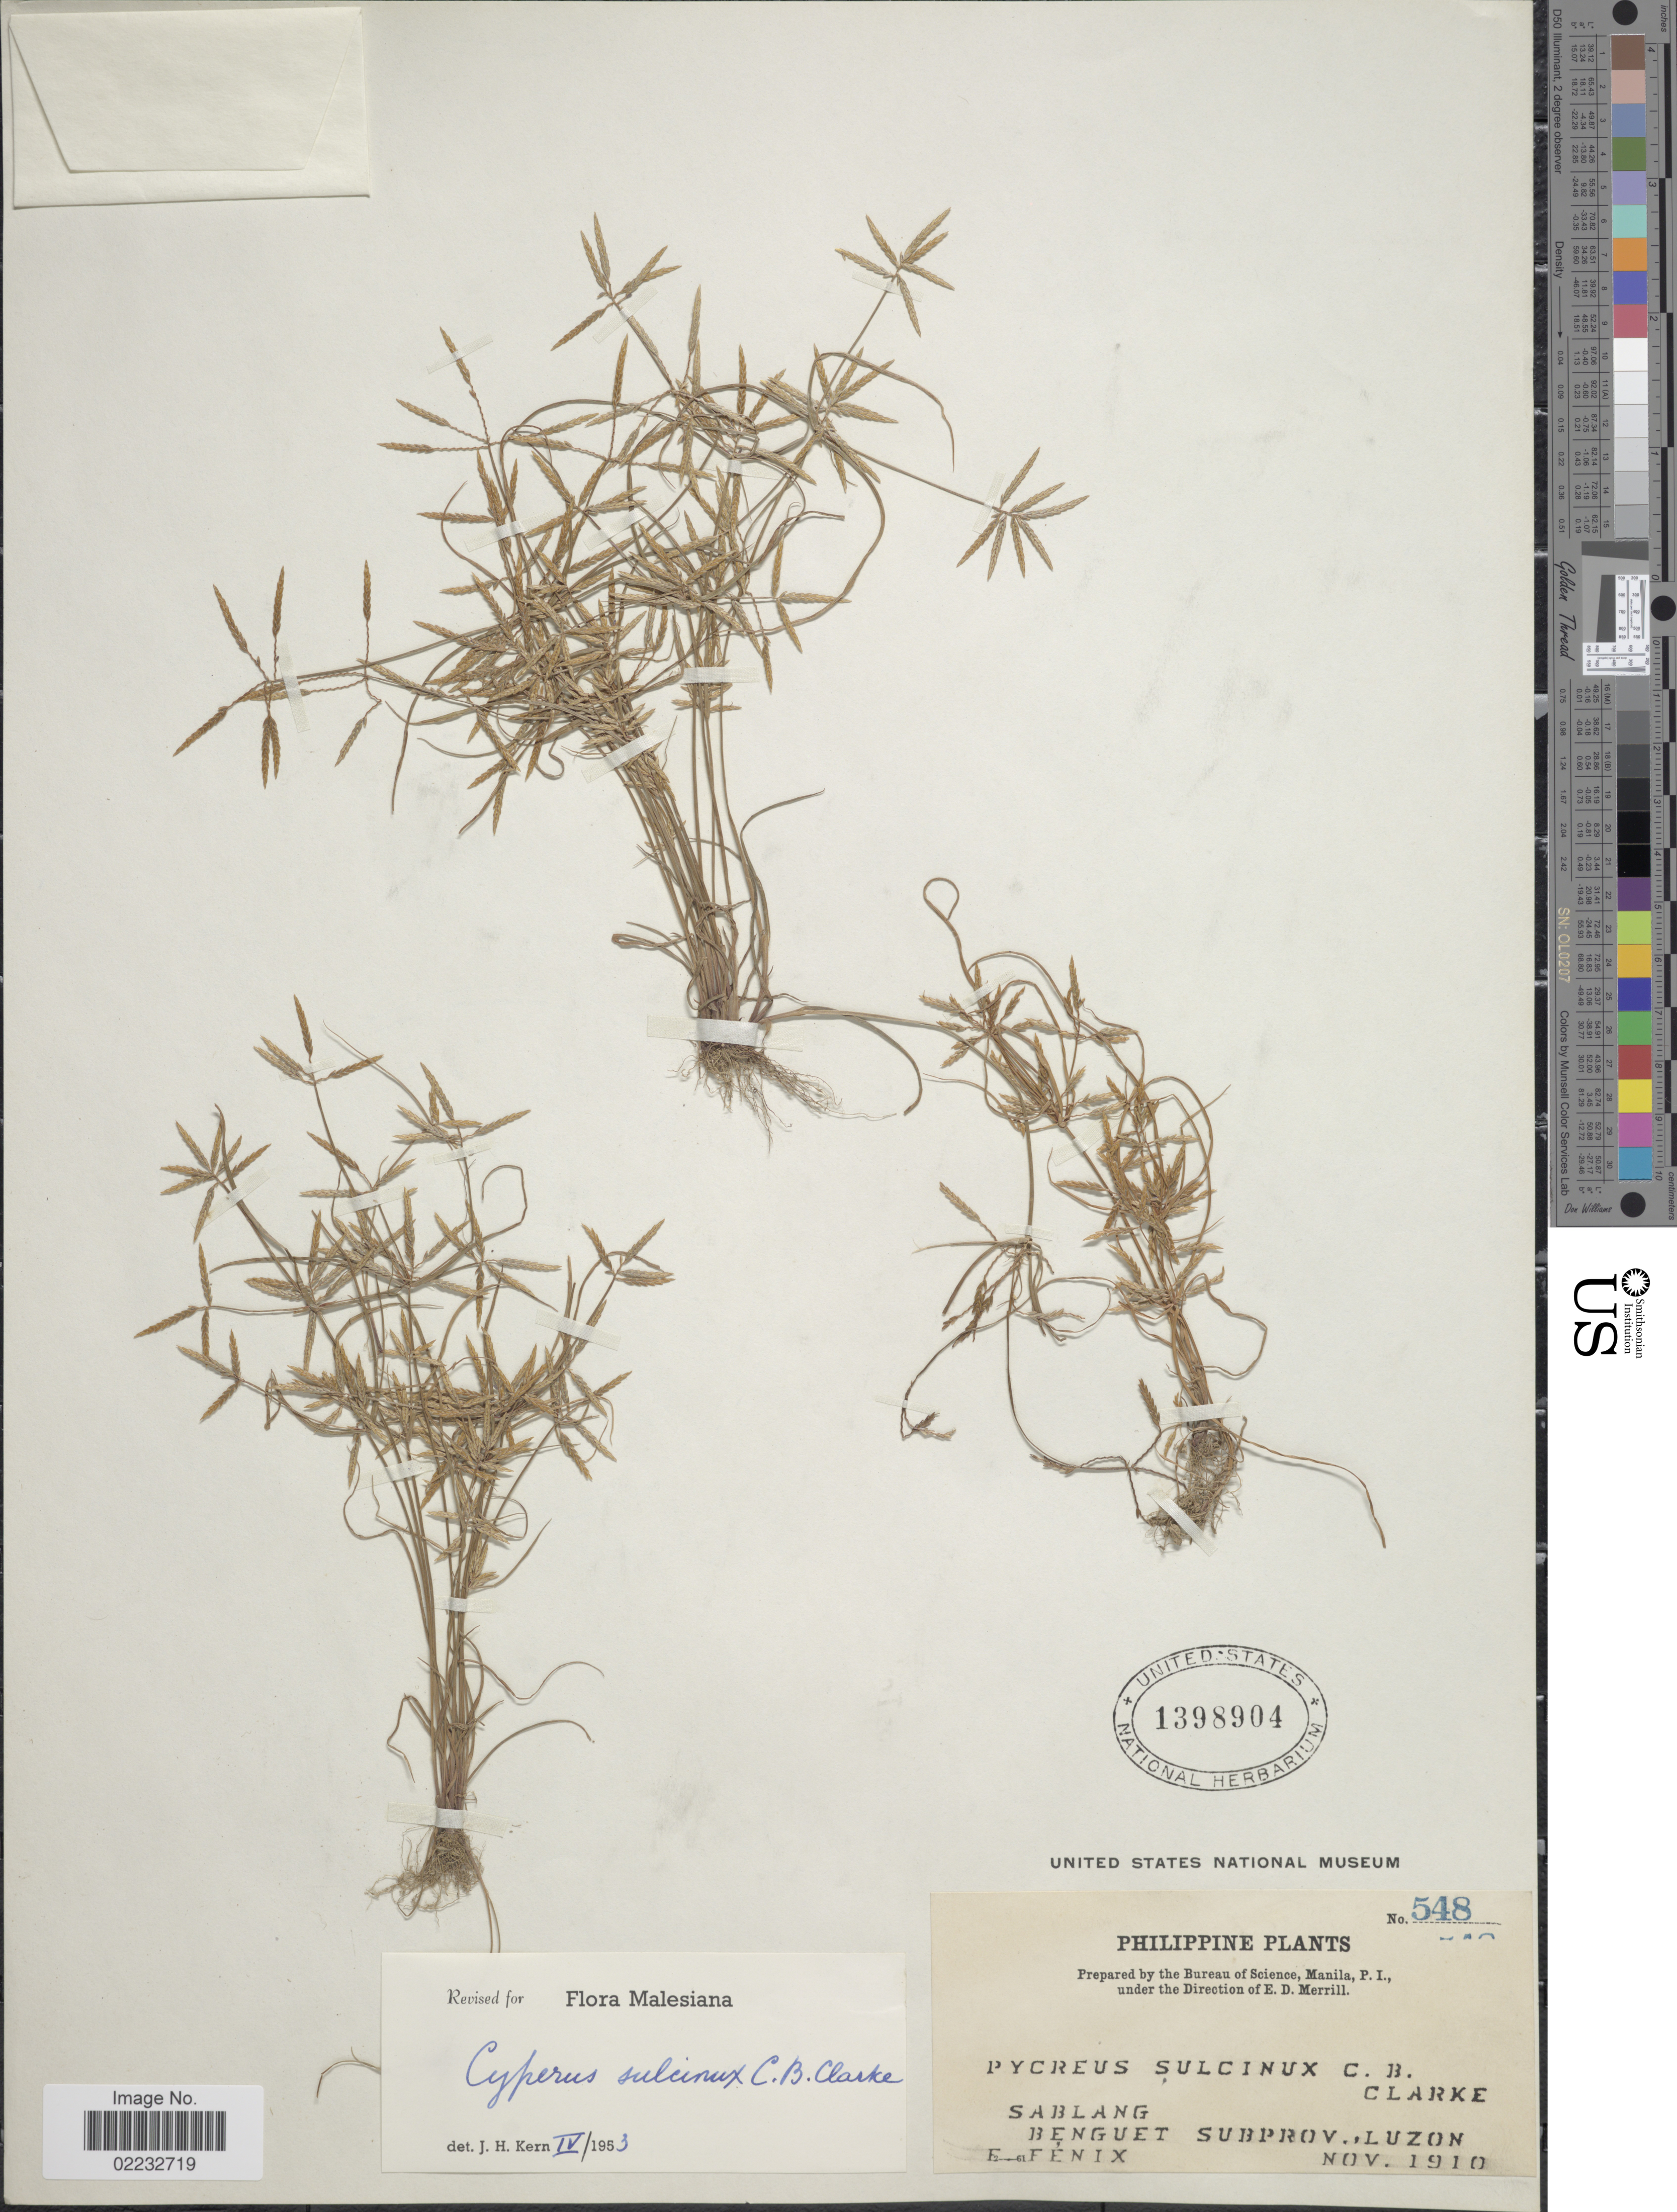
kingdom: Plantae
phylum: Tracheophyta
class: Liliopsida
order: Poales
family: Cyperaceae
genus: Cyperus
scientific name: Cyperus sulcinux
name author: C.B. Clarke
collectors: E. Fénix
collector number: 548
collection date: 1910-11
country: Philippines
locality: Sablang, Benguet Subprov., Luzon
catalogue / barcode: US 1398904